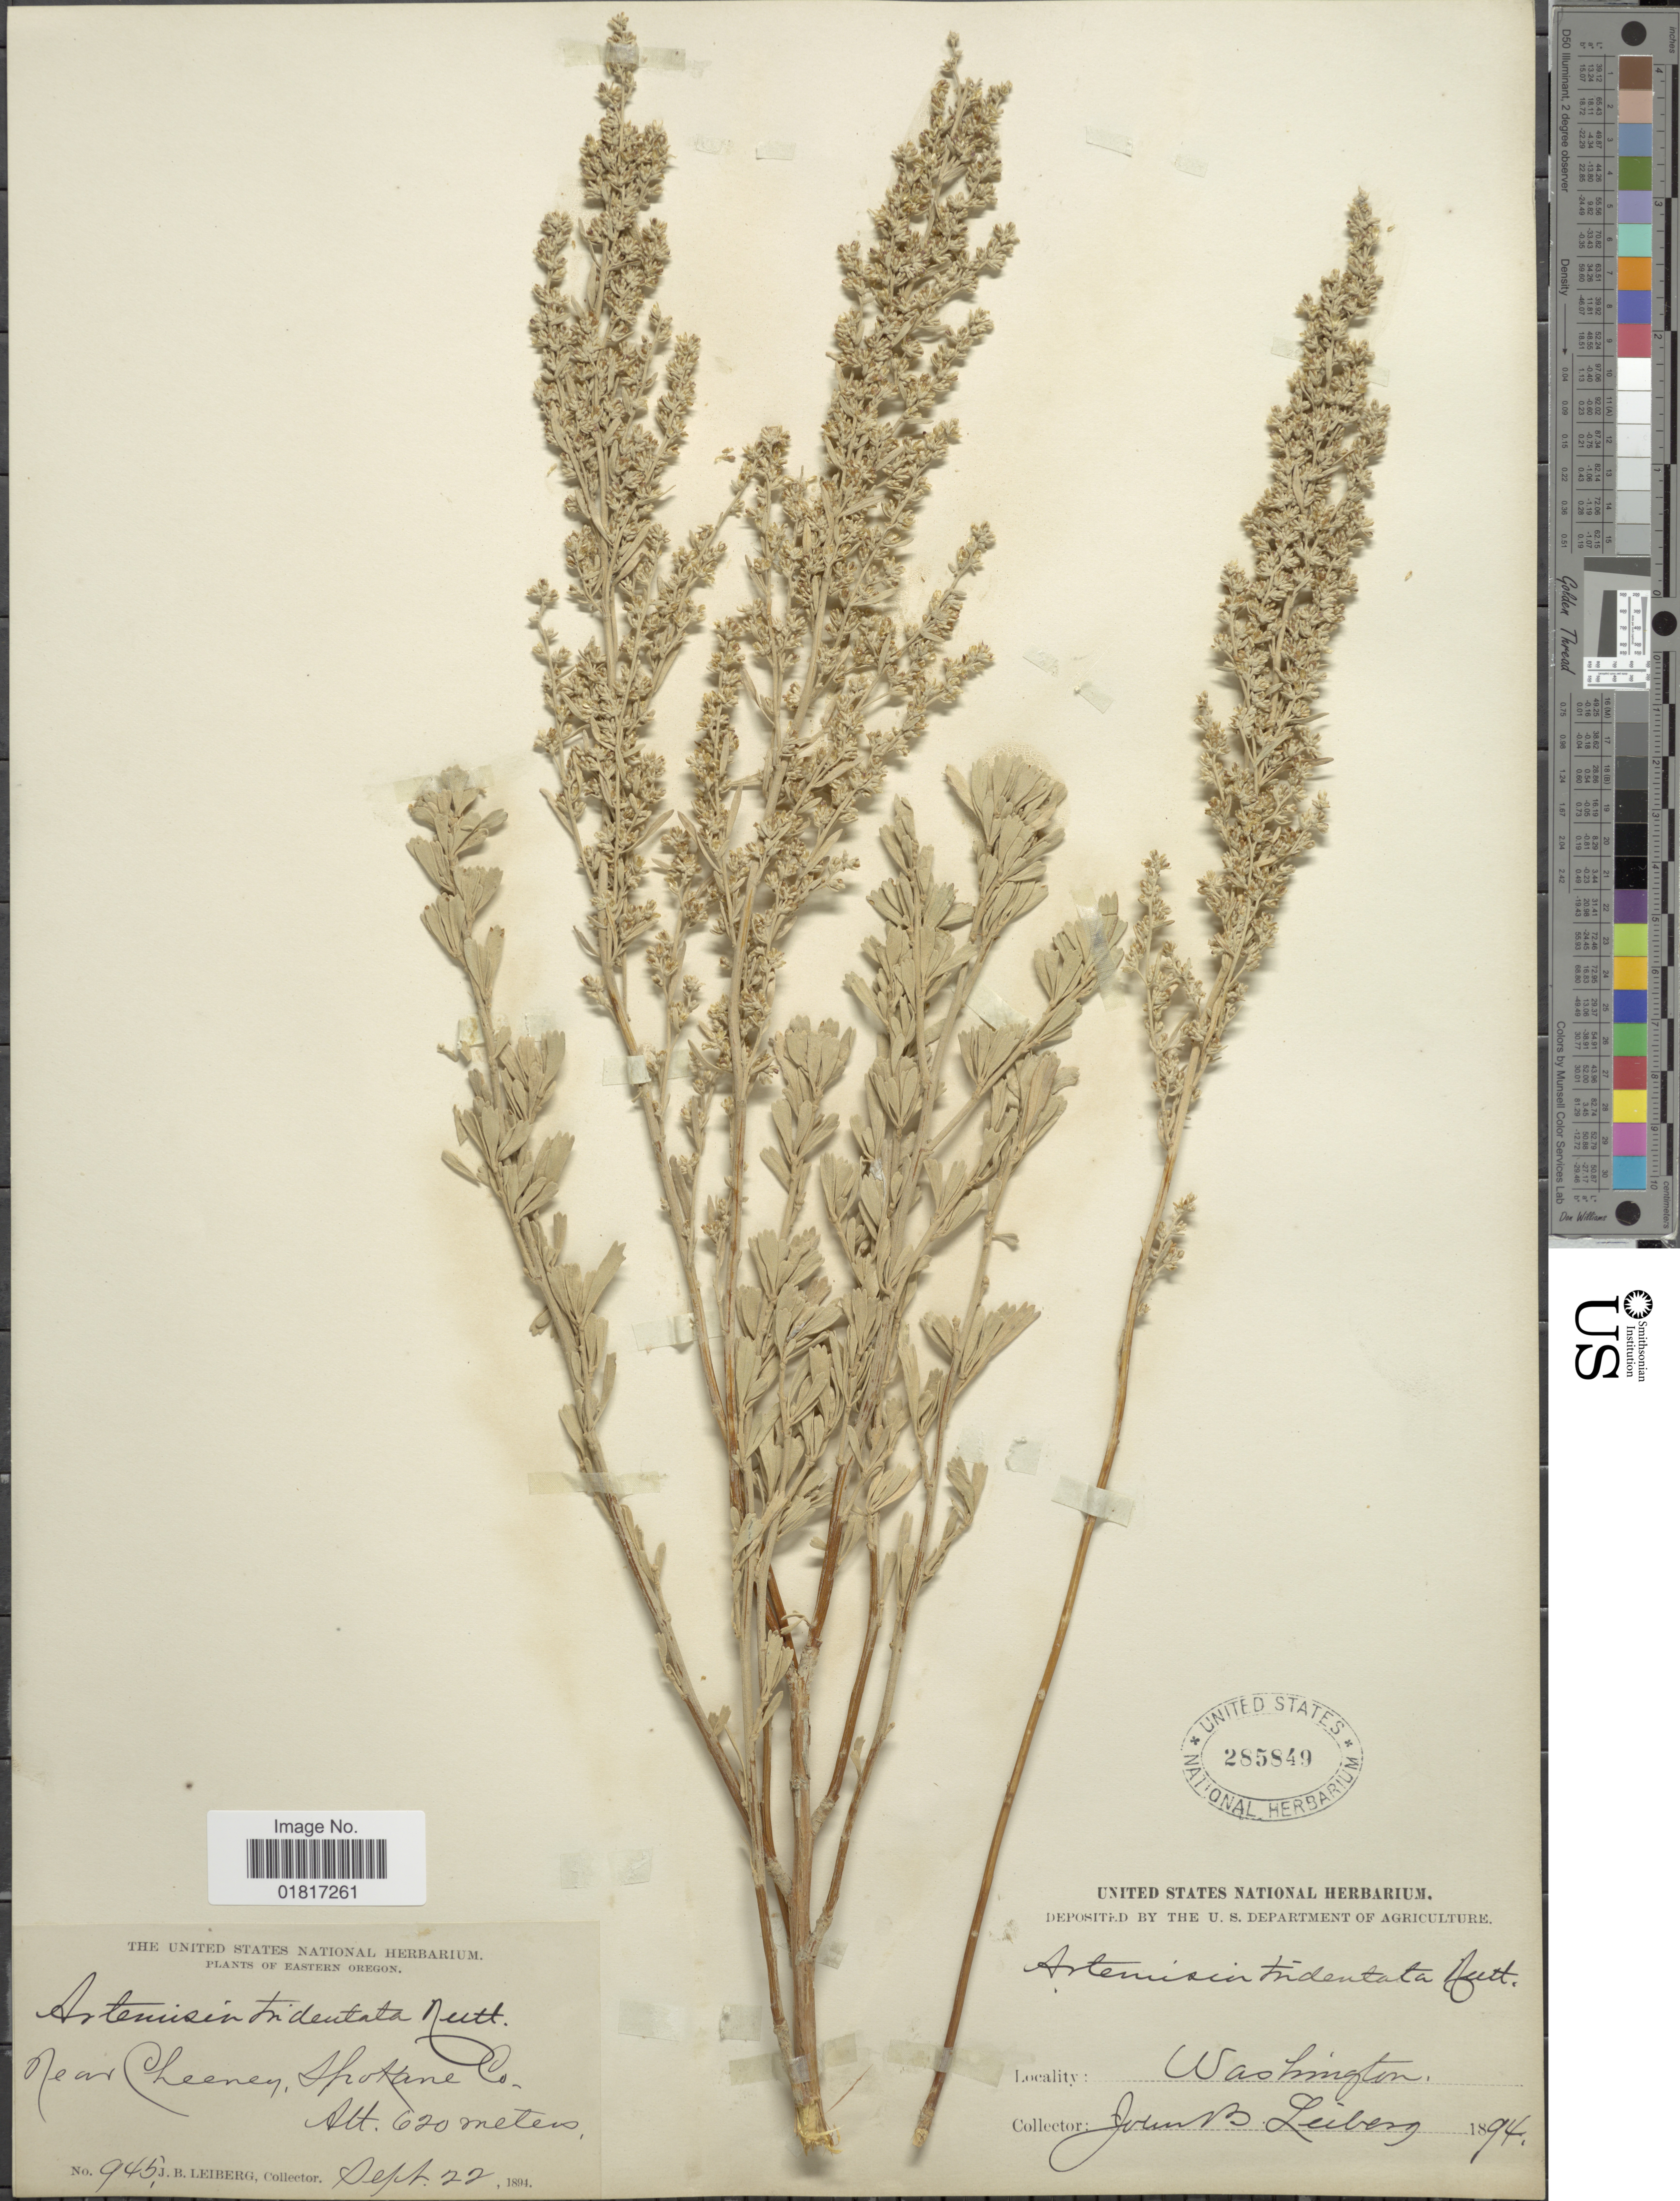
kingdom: Plantae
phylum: Tracheophyta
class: Magnoliopsida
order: Asterales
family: Asteraceae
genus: Artemisia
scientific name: Artemisia tridentata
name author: Nutt.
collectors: J. B. Leiberg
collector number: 945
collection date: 1894-09-22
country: United States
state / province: Oregon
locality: Eastern Oregon, Near Cheeney, Spokane Co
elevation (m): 620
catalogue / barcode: US 285849